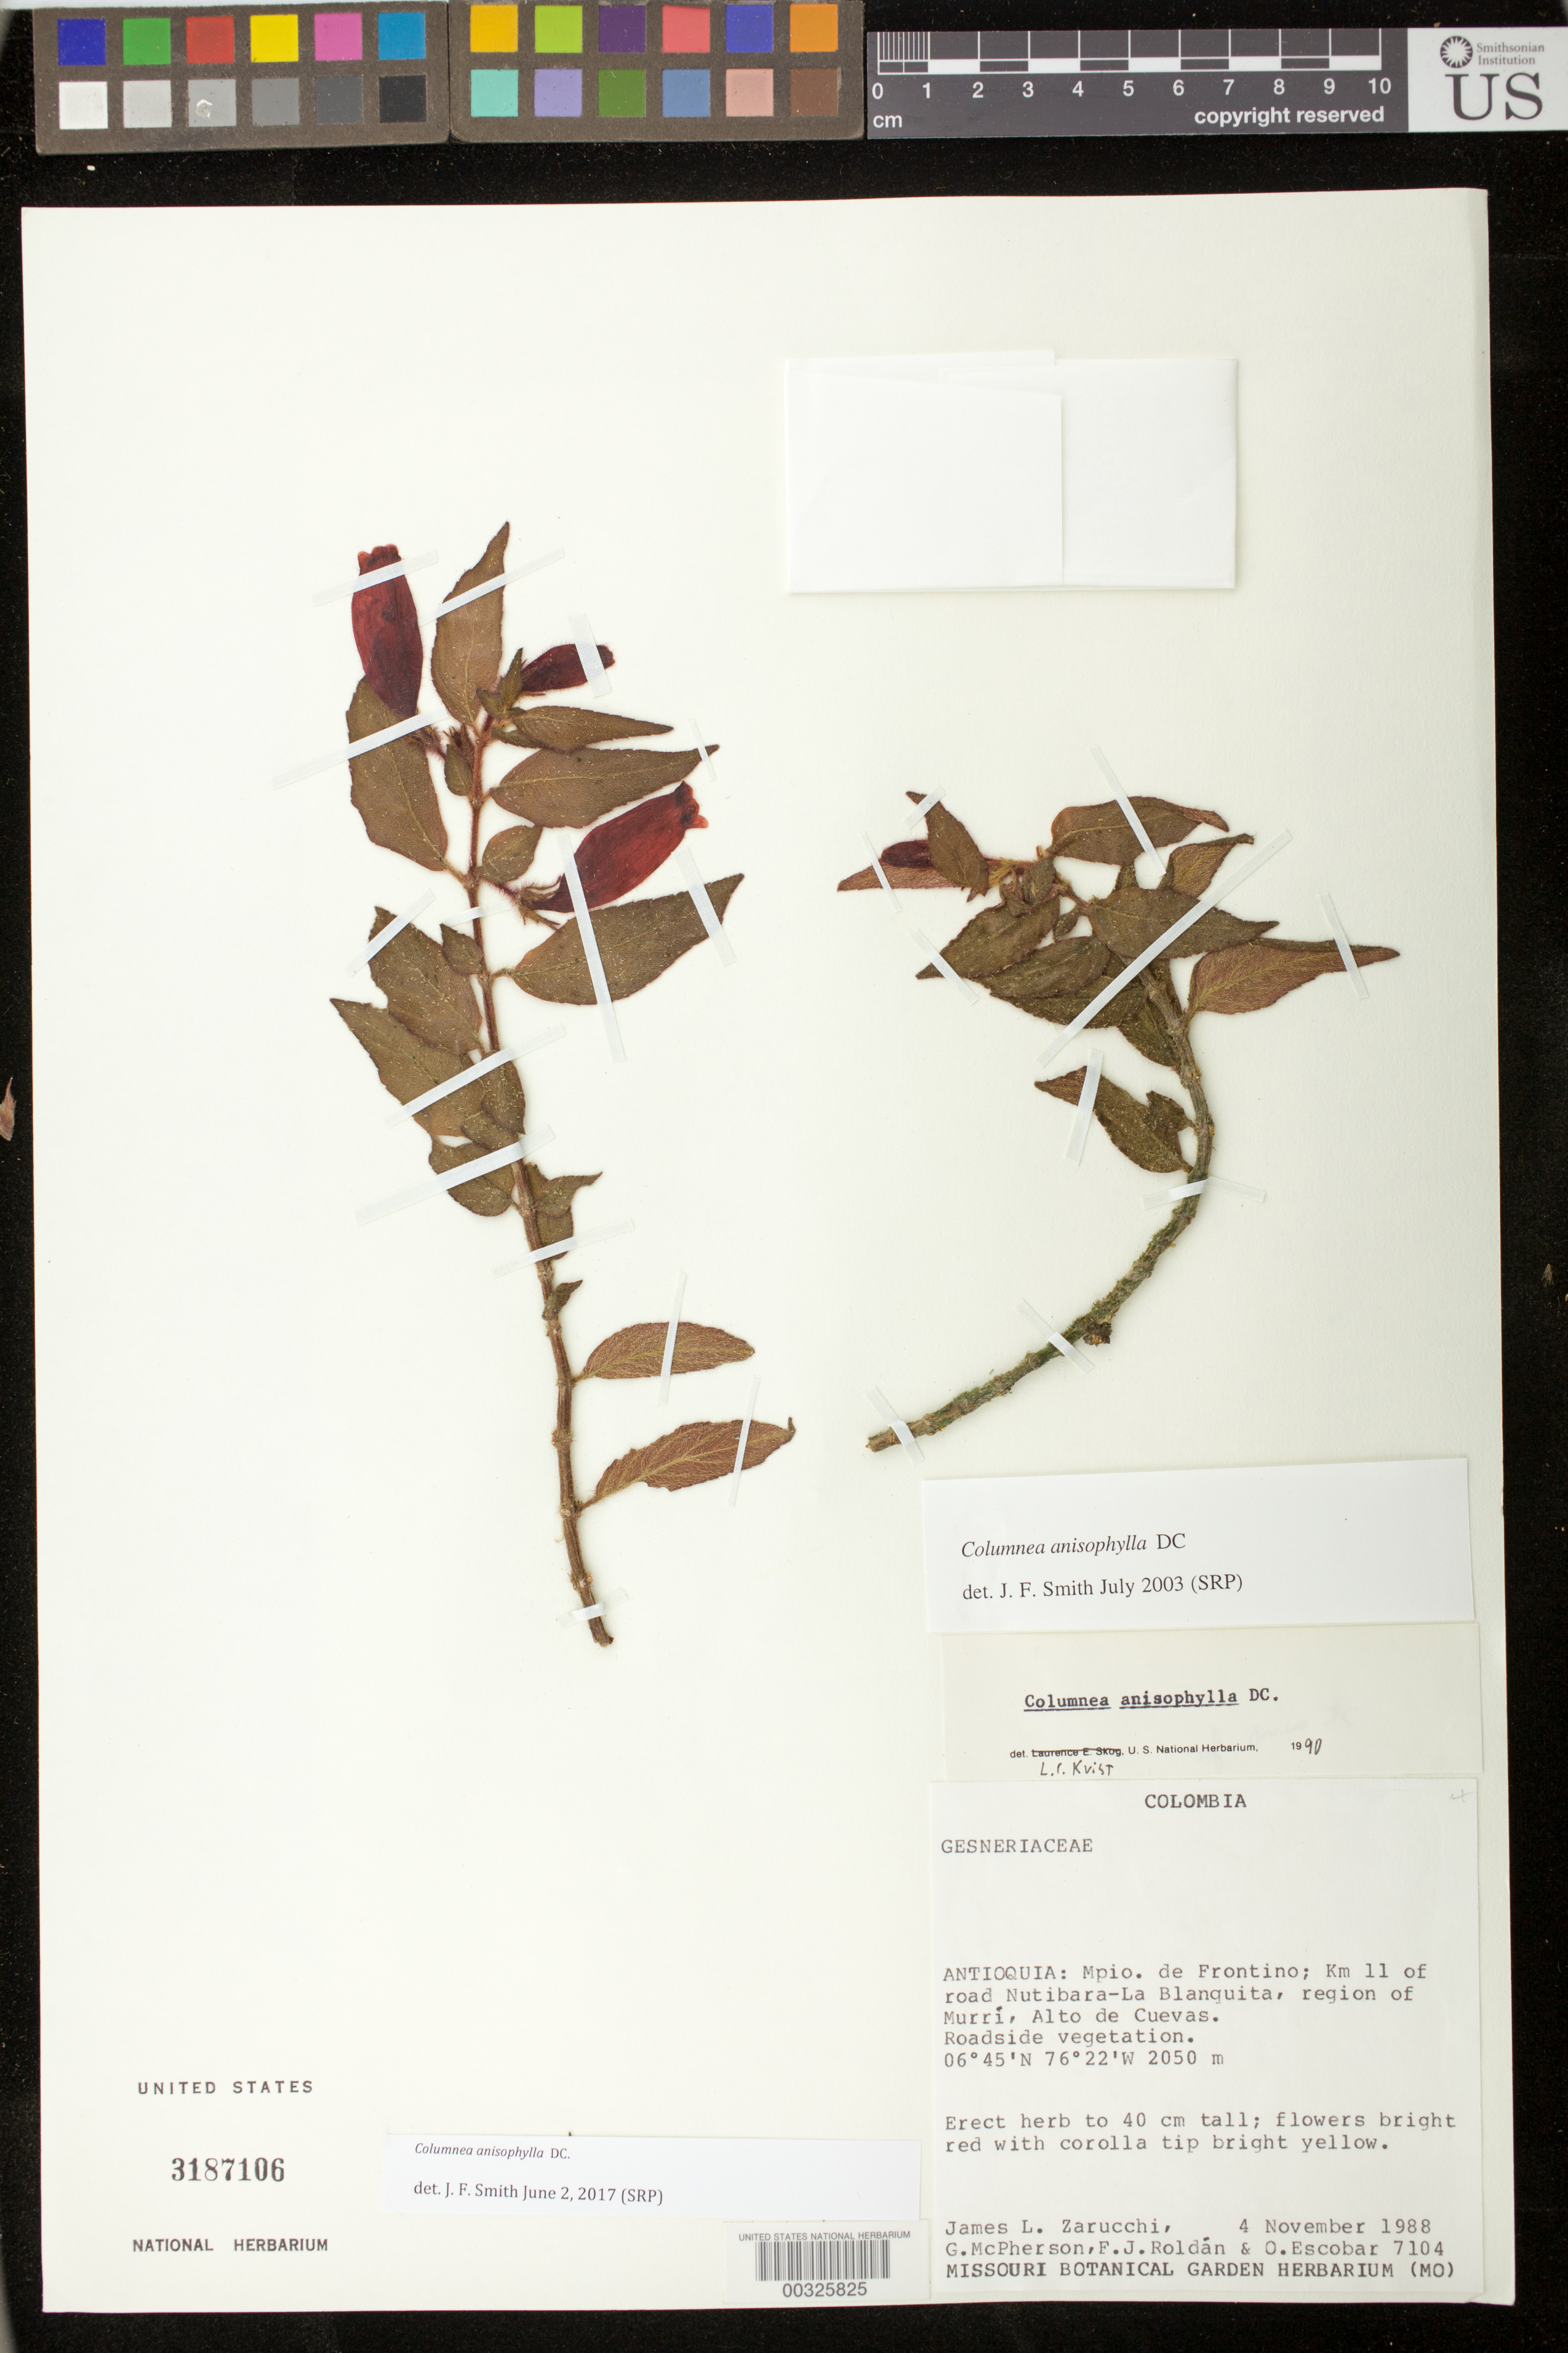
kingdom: Plantae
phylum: Tracheophyta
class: Magnoliopsida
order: Lamiales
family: Gesneriaceae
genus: Columnea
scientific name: Columnea anisophylla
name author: DC.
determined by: Smith, J. F.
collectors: J. L. Zarucchi, G. D. McPherson, F. J. Roldán & O. D. Escobar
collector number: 7104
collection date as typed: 04 Nov 1988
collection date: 1988-11-04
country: Colombia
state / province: Antioquia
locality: Mun. of Frontino, km 11 of road Nutibara-La Blanquita, region of Murri, Alto de Cuevas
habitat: Roadside vegetation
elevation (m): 2050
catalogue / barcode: US 3187106